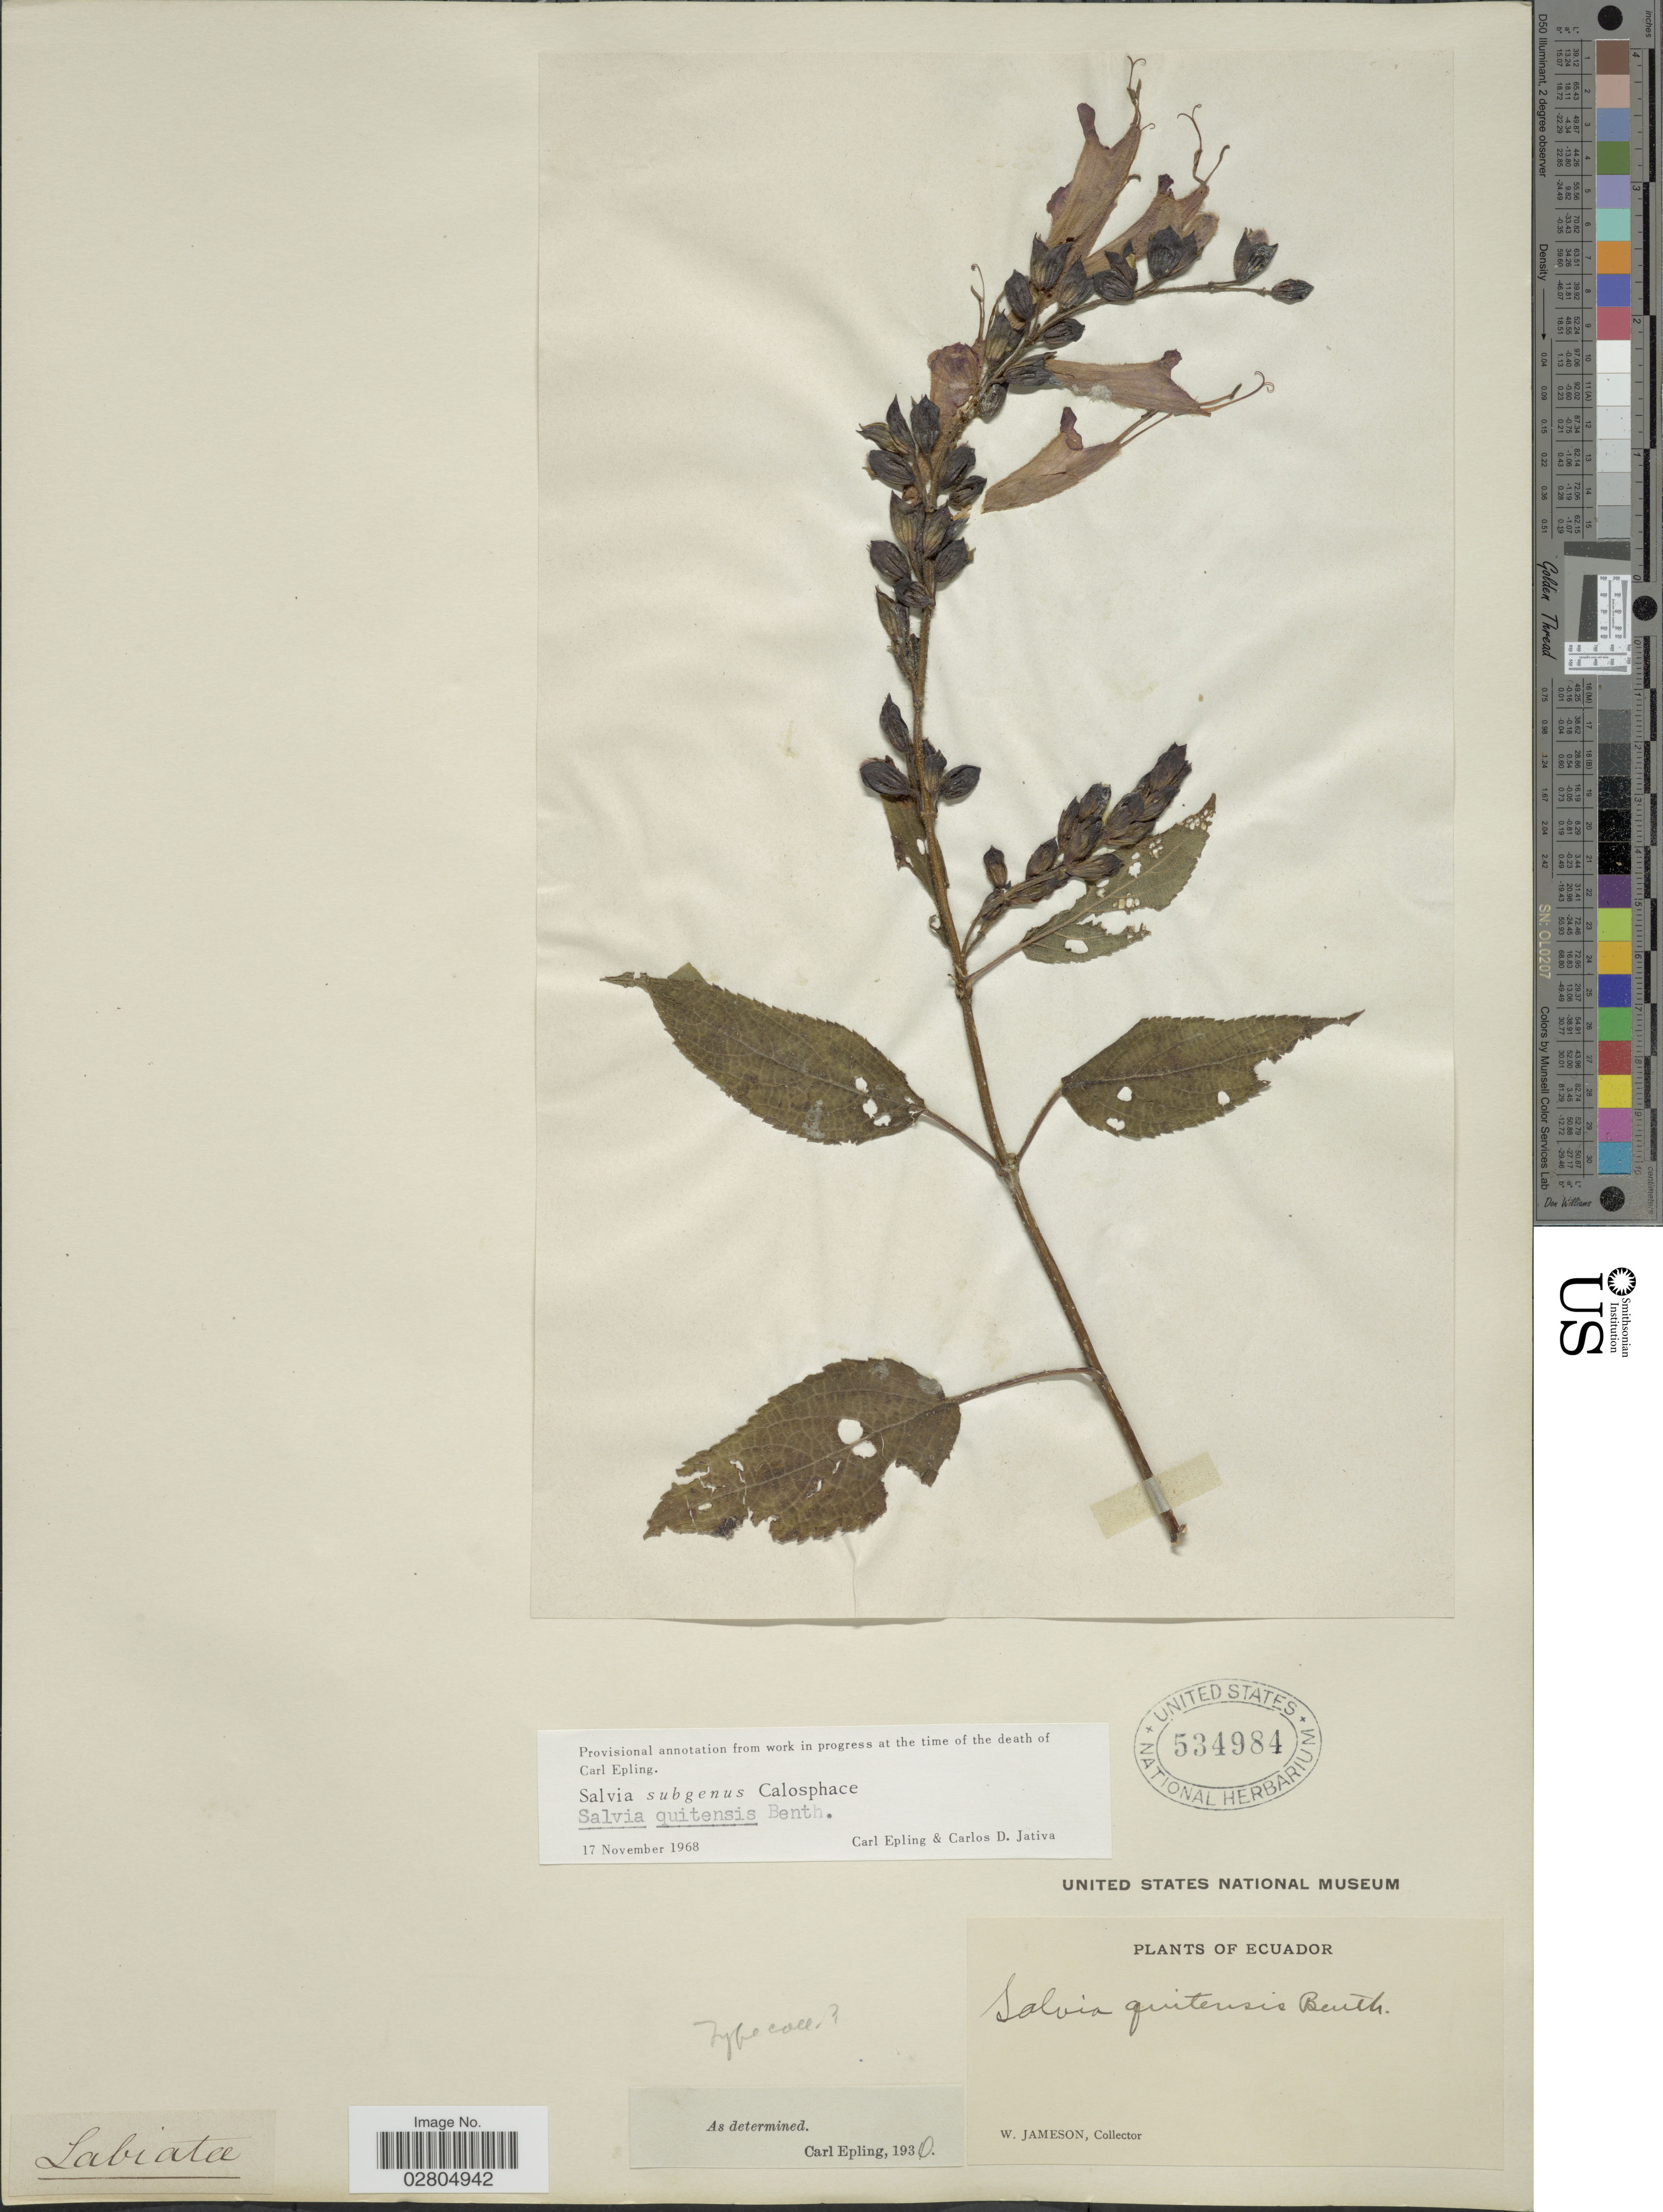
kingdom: Plantae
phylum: Tracheophyta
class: Magnoliopsida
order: Lamiales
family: Lamiaceae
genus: Salvia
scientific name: Salvia quitensis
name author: Benth.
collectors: W. Jameson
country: Ecuador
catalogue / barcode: US 534984